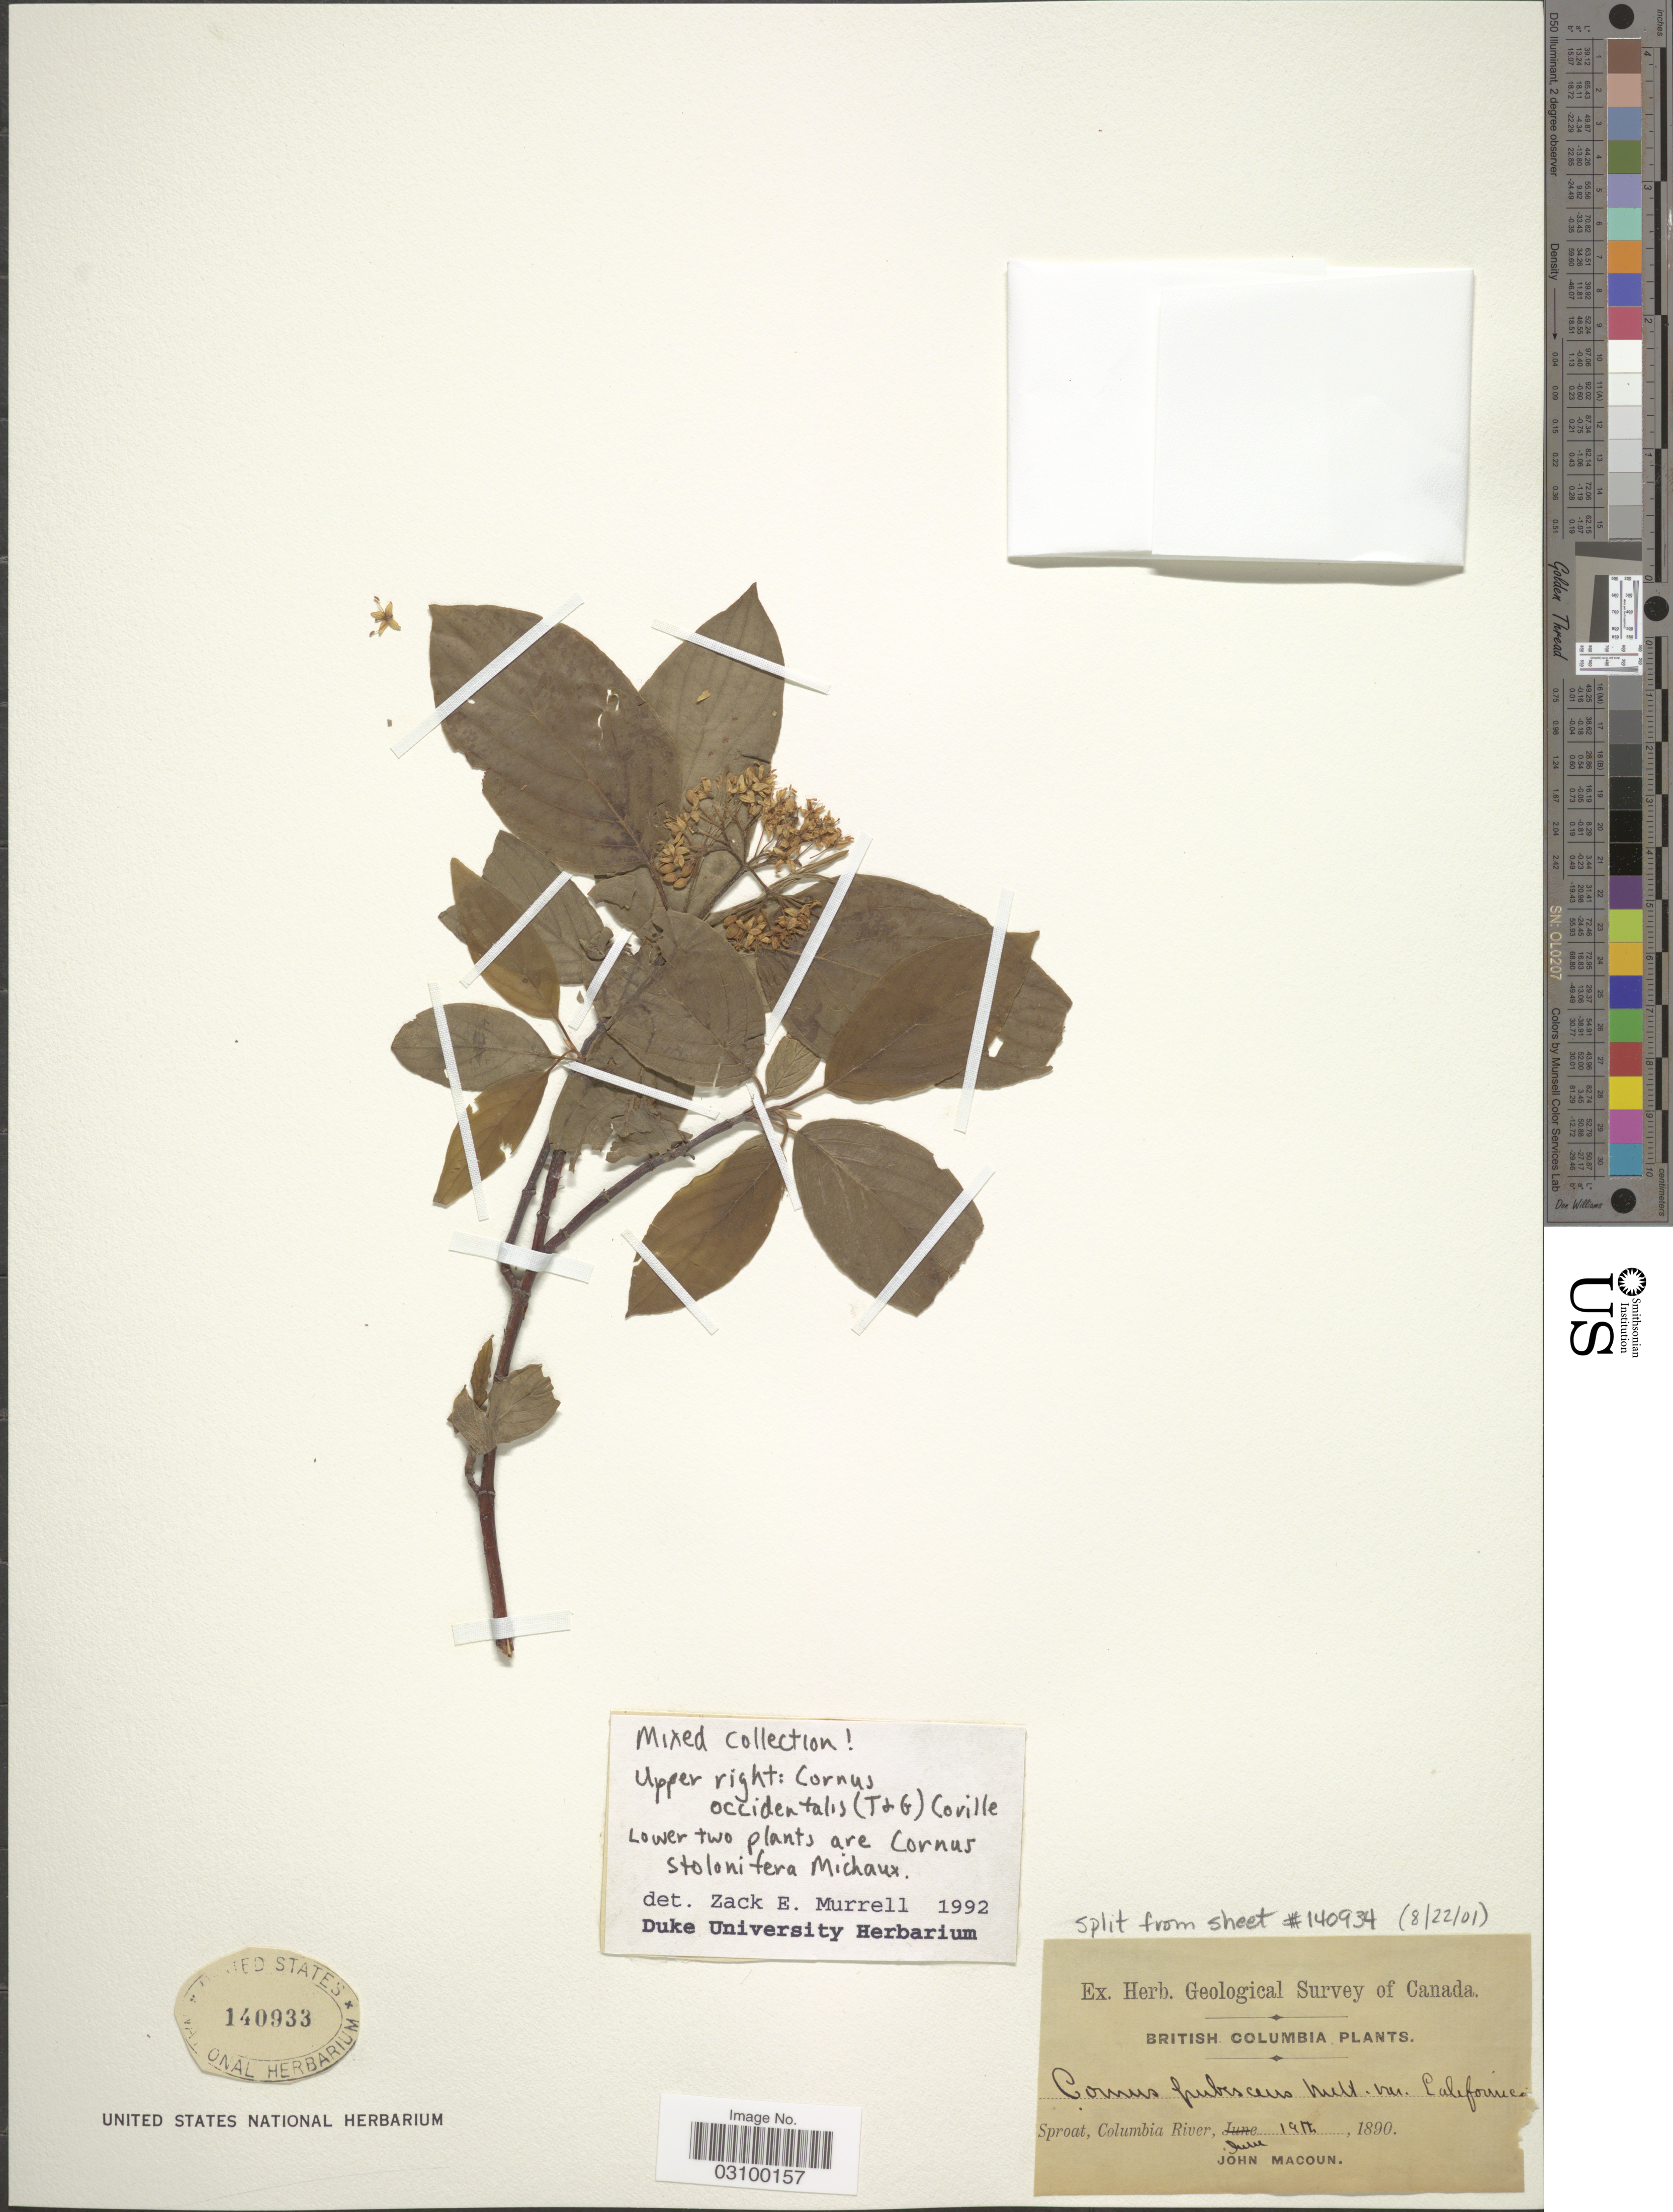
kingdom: Plantae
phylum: Tracheophyta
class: Magnoliopsida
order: Cornales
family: Cornaceae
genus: Cornus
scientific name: Cornus sericea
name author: L.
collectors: J. Macoun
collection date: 1890-06-19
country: Canada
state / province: British Columbia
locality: Sproat, Columbia River.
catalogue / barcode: US 140933